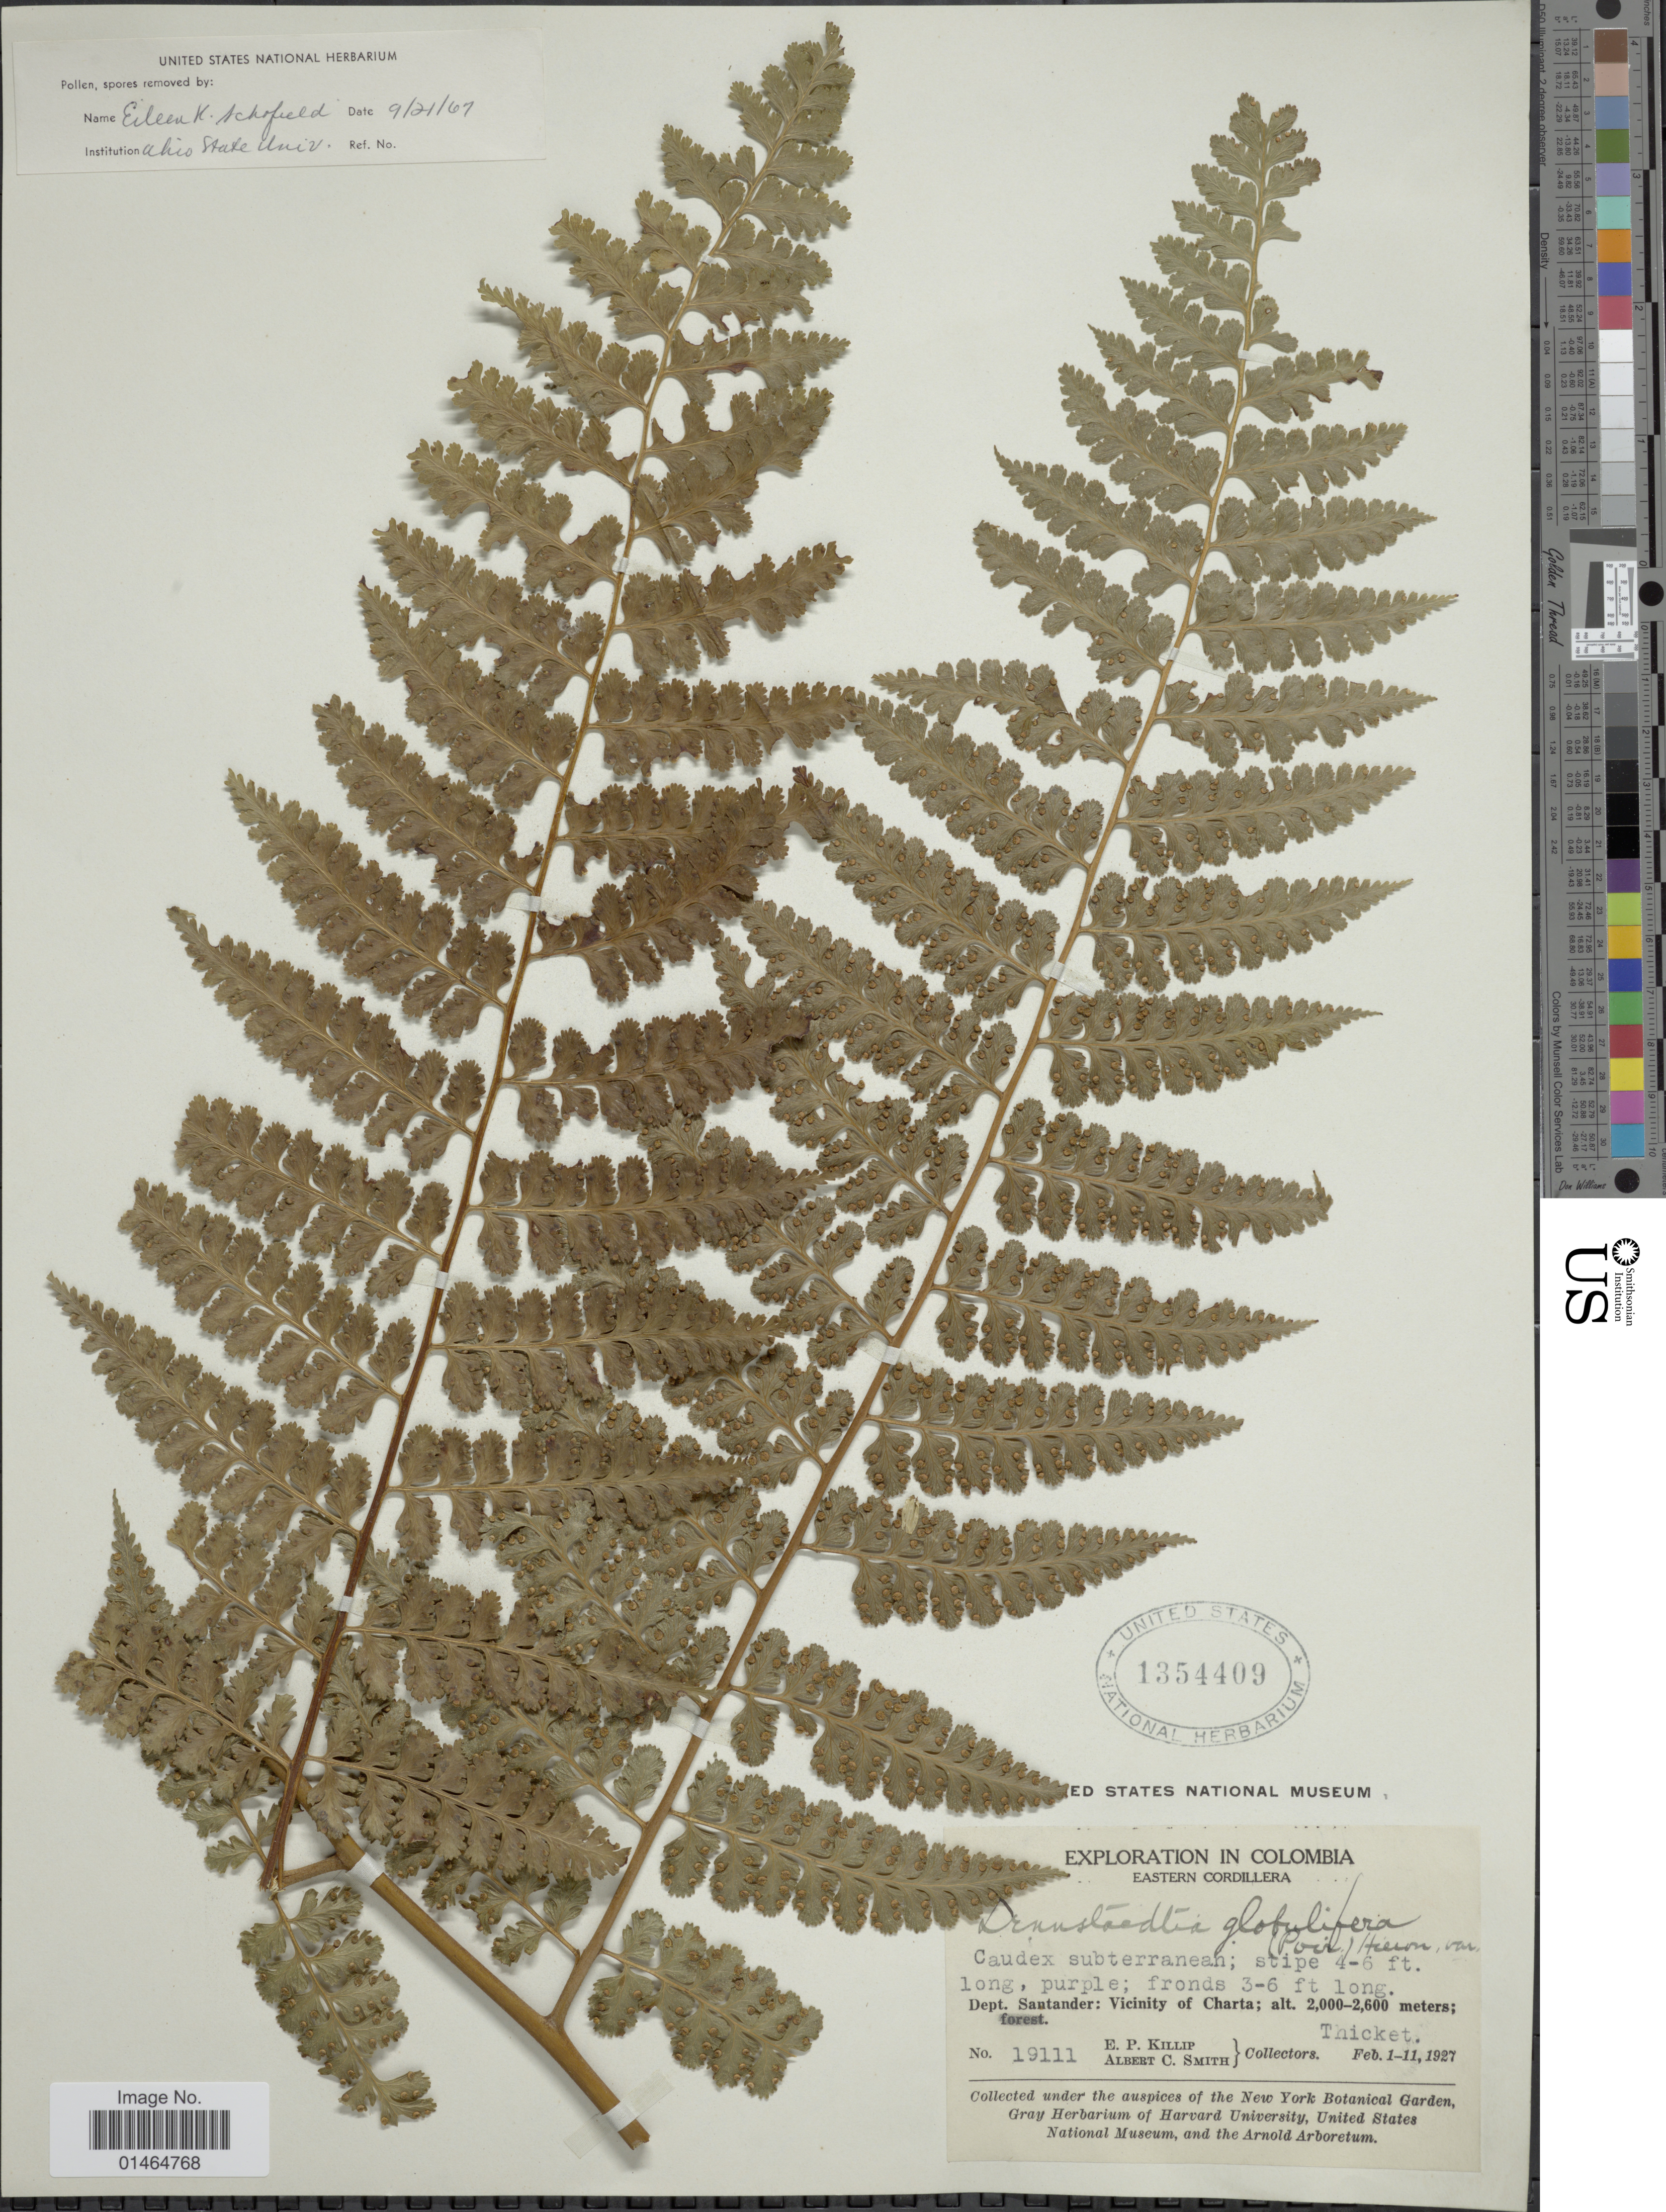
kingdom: Plantae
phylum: Tracheophyta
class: Polypodiopsida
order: Polypodiales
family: Dennstaedtiaceae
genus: Dennstaedtia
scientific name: Dennstaedtia globulifera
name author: (Poir.) Hieron.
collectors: E. P. Killip & A. C. Smith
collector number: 19111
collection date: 1927-02-01/1927-02-11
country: Colombia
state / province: Santander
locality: Eastern Cordillera. Vicinity of Charta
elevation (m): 2000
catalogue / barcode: US 1354409